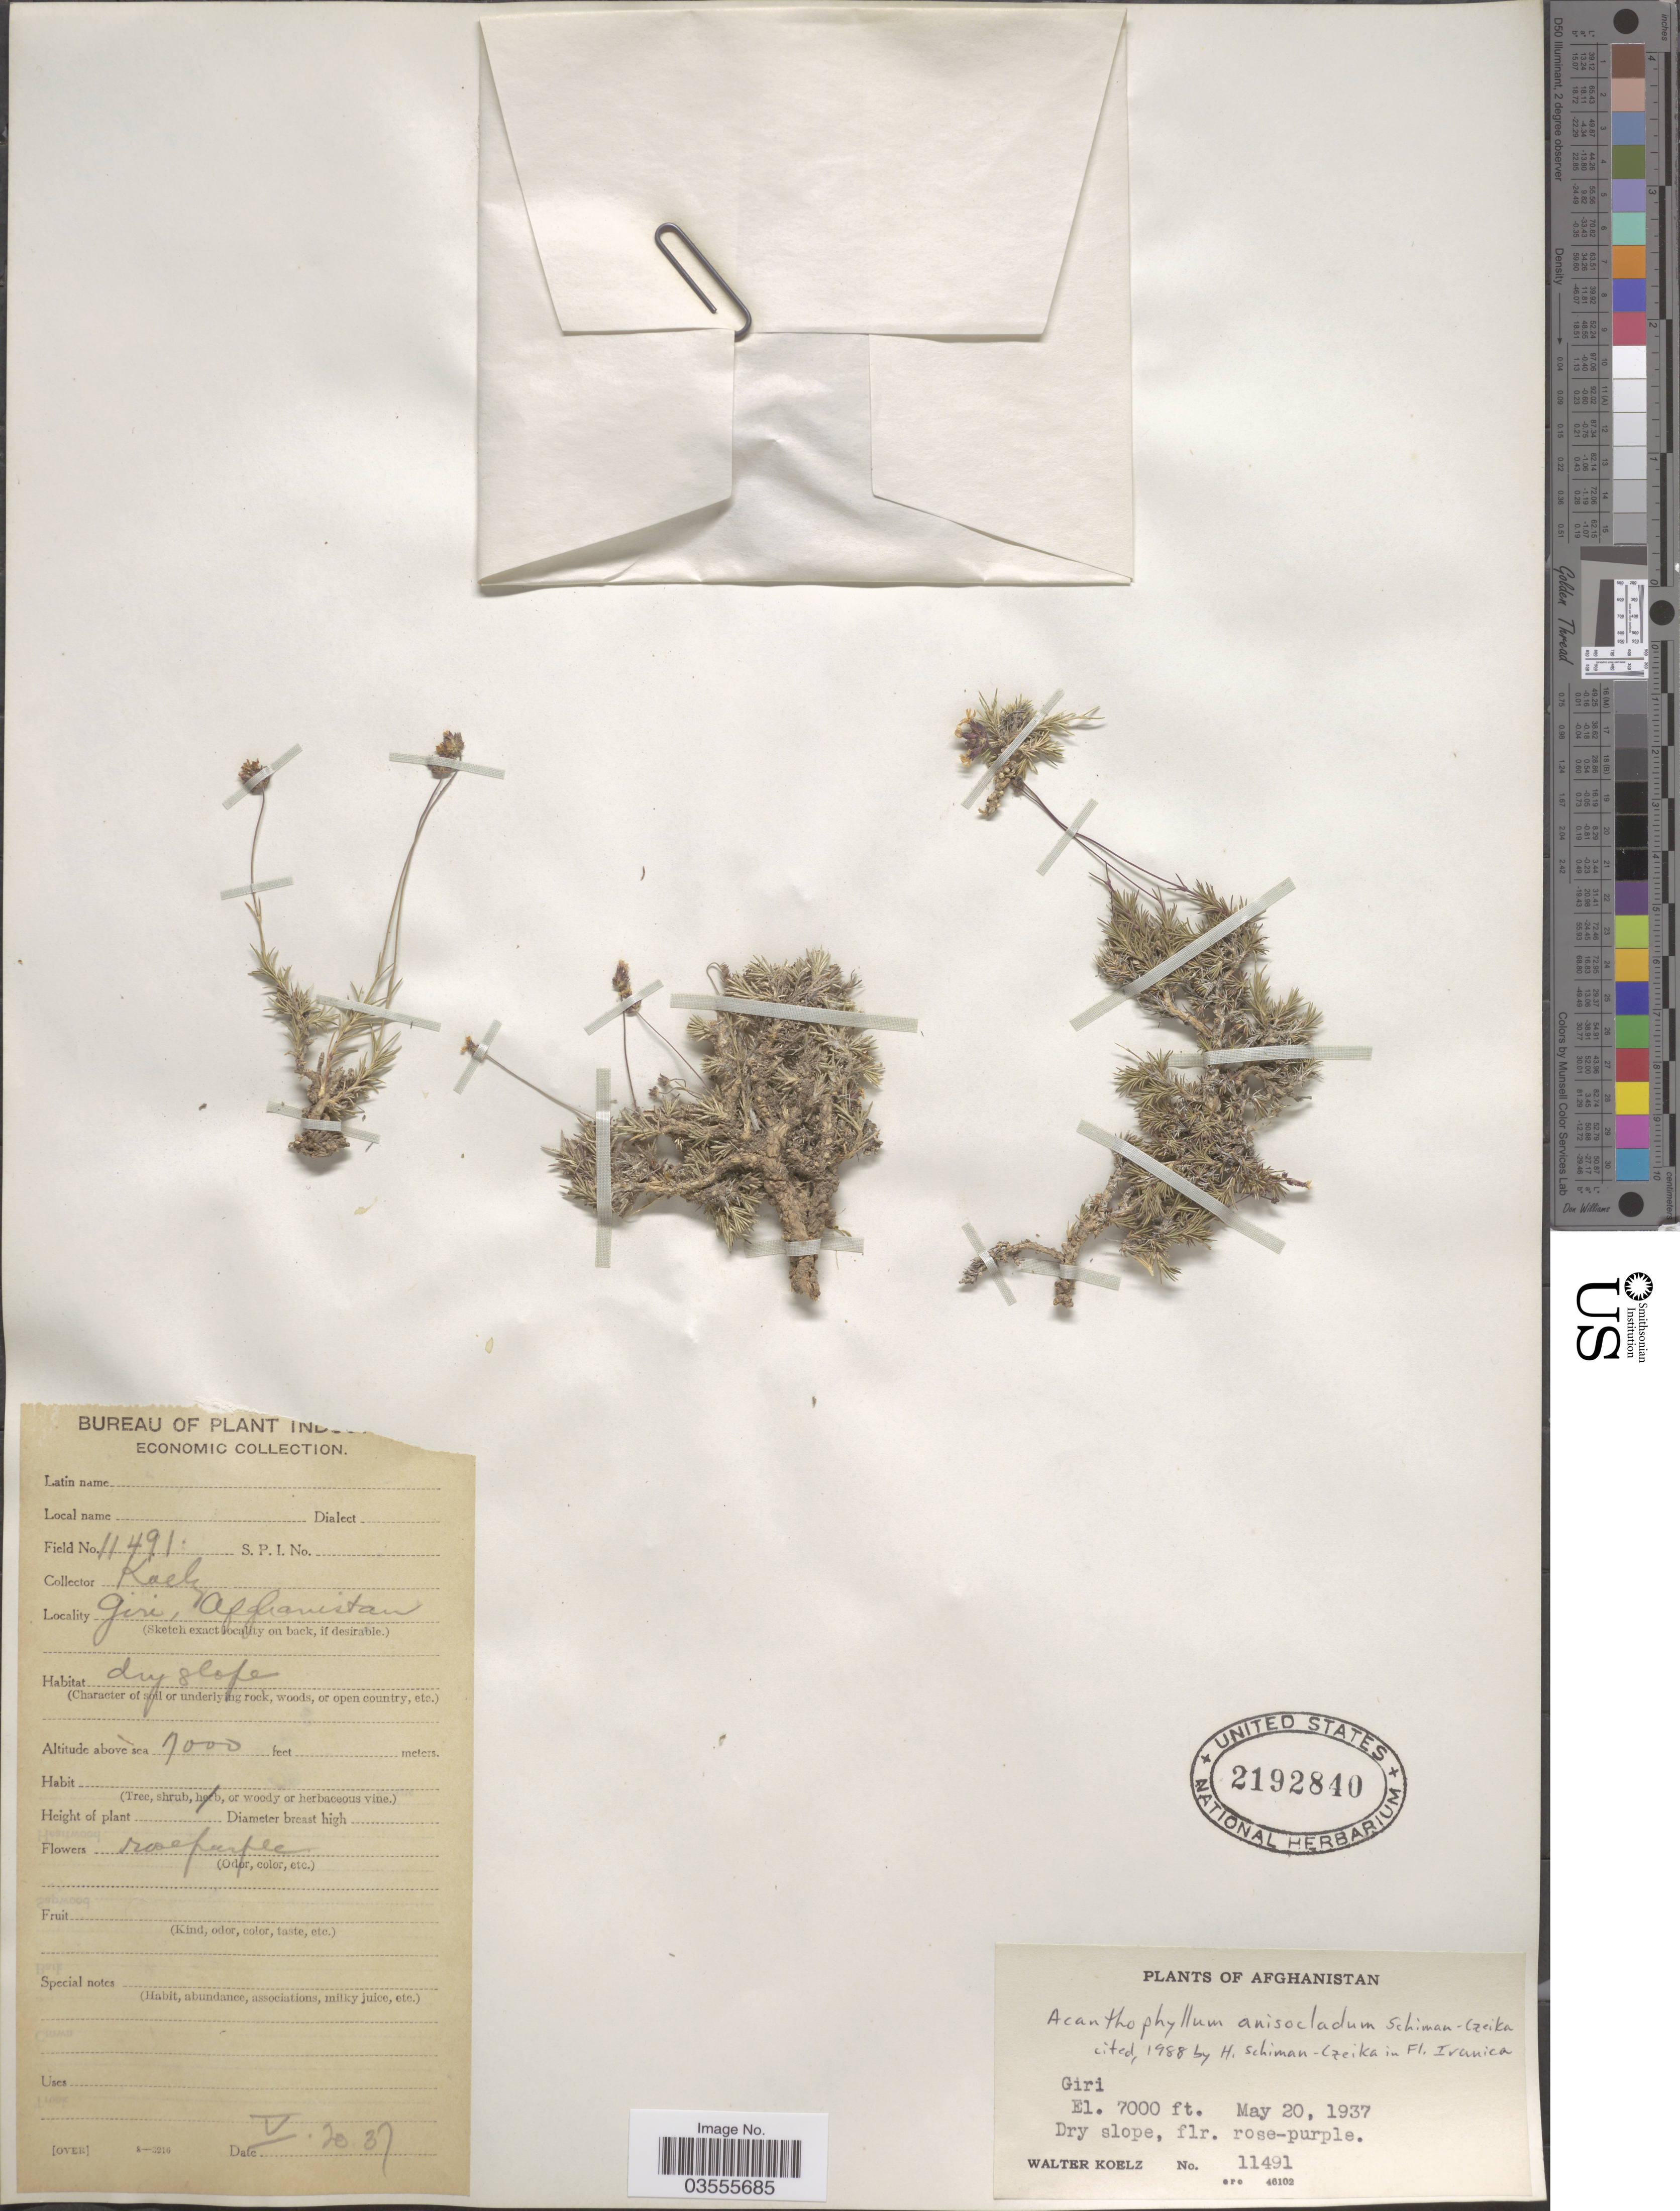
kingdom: Plantae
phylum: Tracheophyta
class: Magnoliopsida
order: Caryophyllales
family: Caryophyllaceae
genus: Acanthophyllum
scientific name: Acanthophyllum anisocladum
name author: Schiman-Czeika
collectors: W. N. Koelz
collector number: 11491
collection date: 1937-05-20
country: Afghanistan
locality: Giri.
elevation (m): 2134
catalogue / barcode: US 2192840